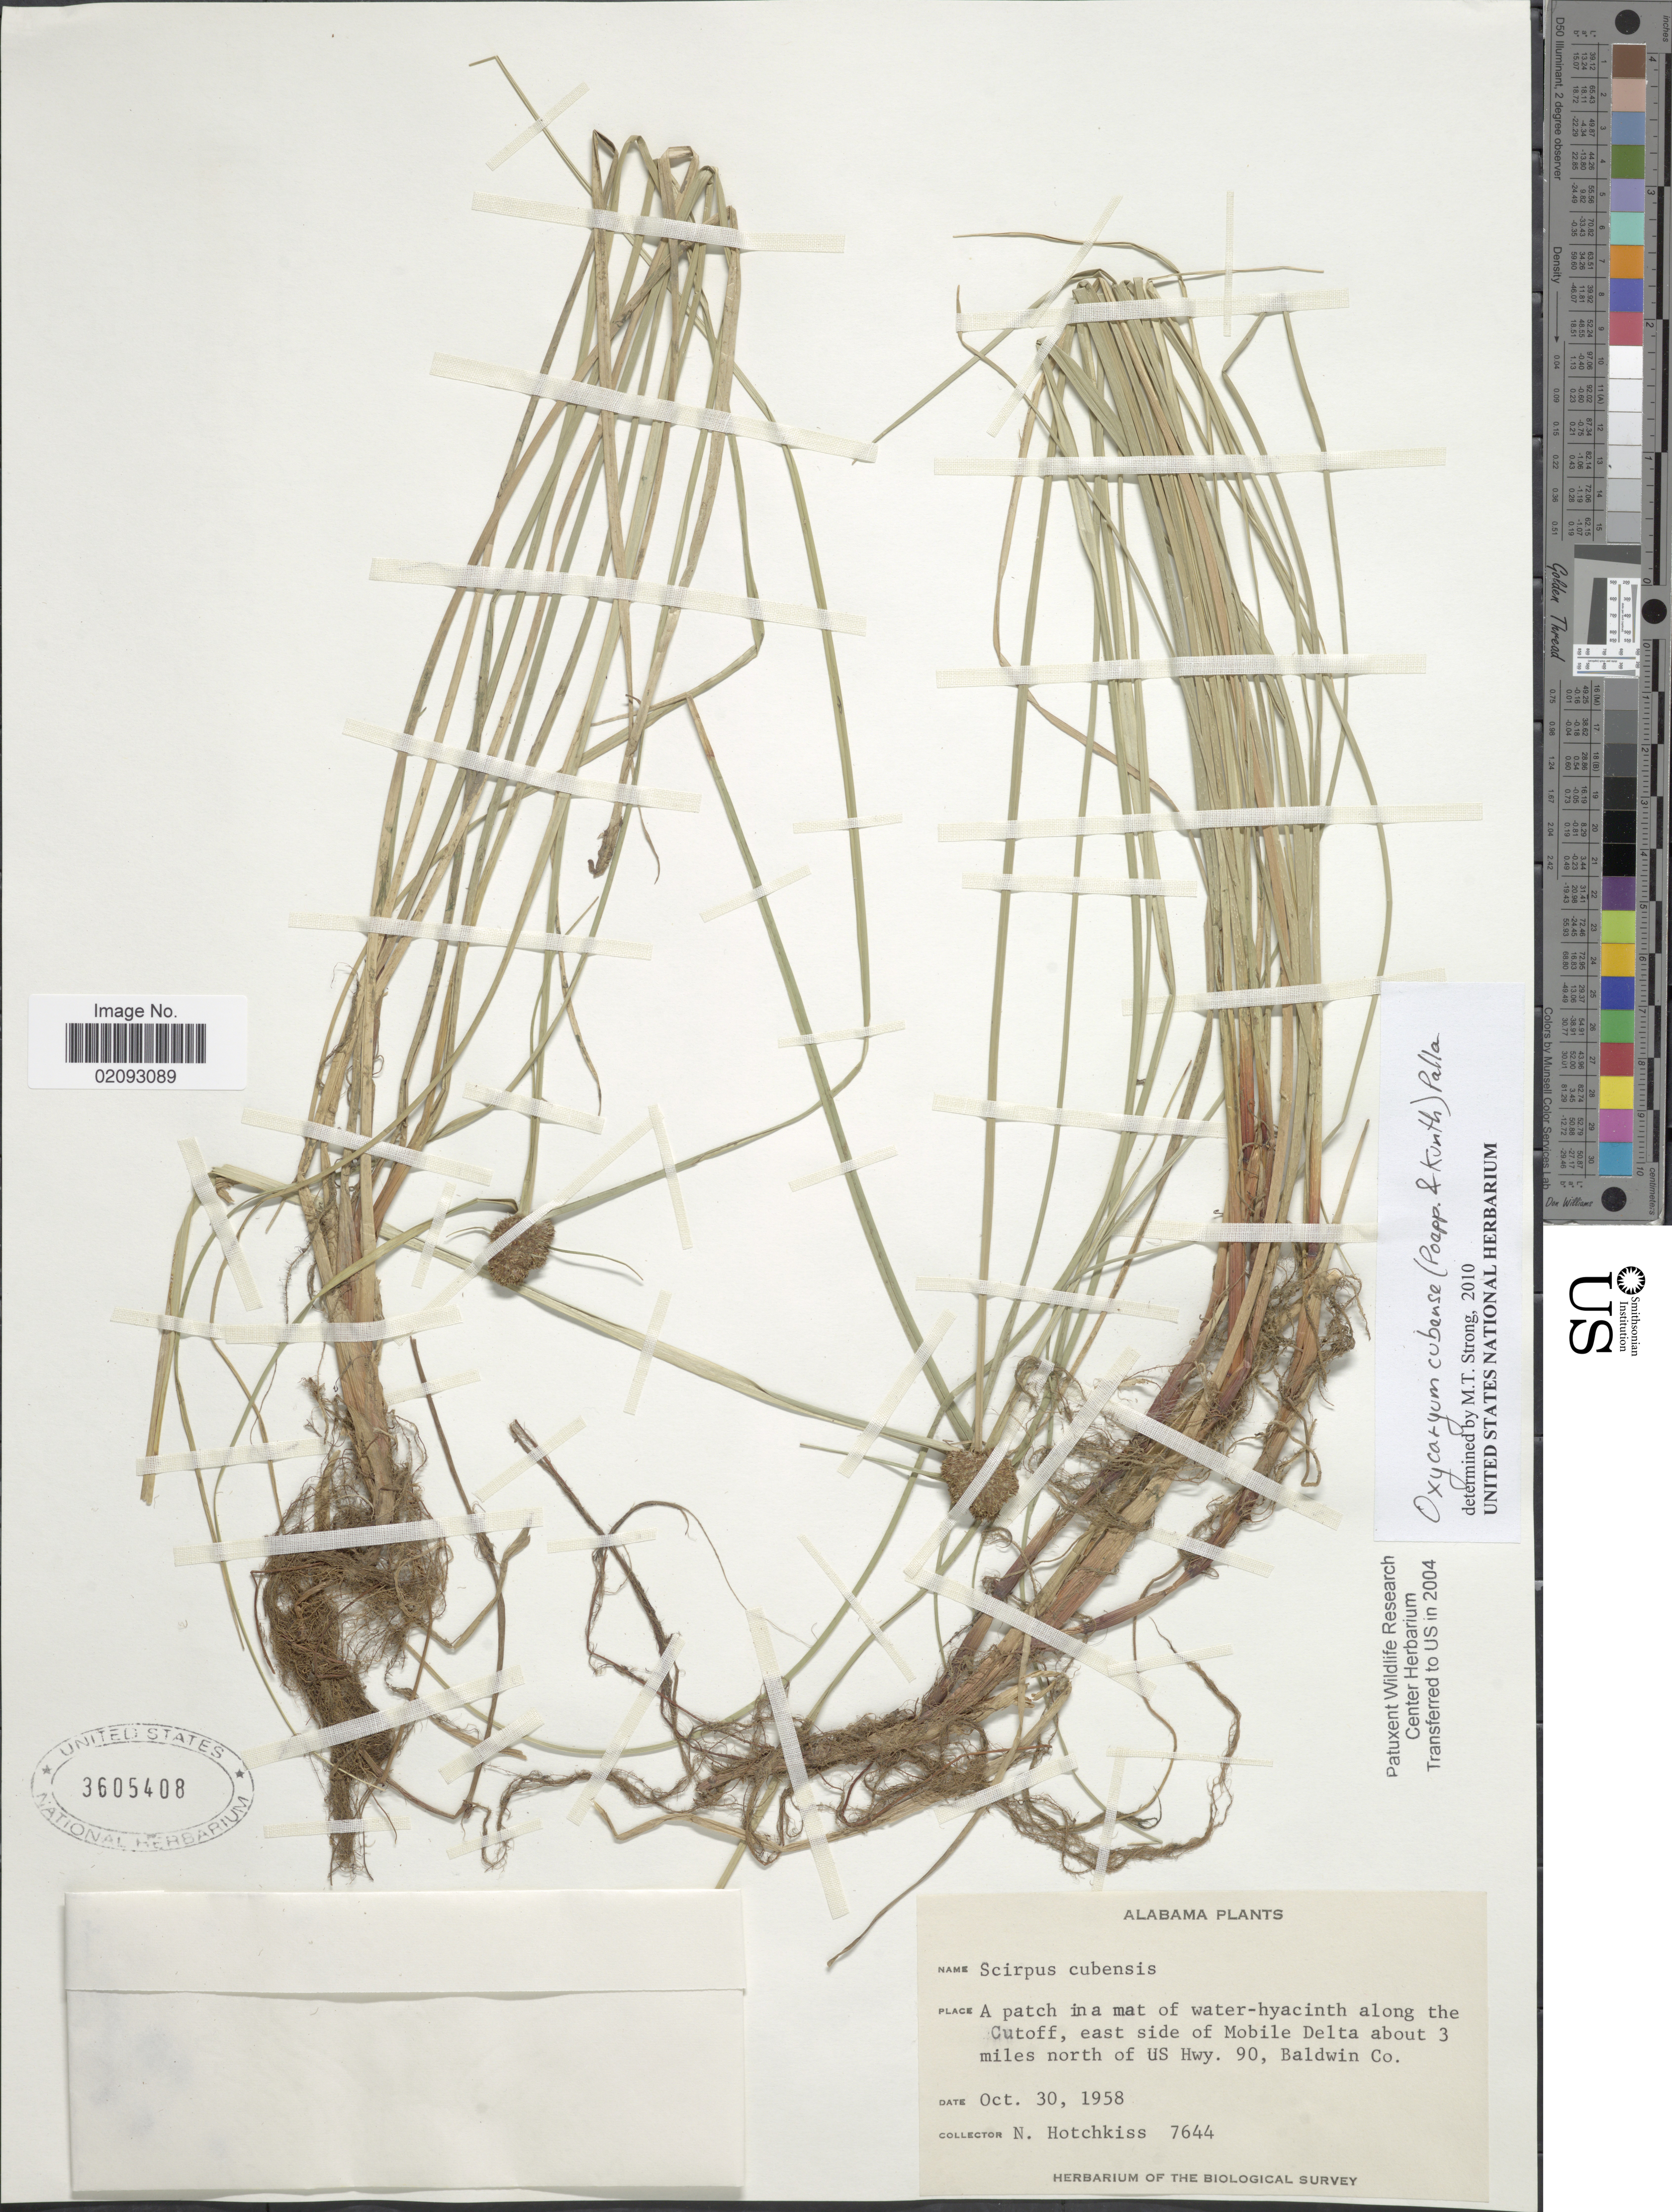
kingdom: Plantae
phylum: Tracheophyta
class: Liliopsida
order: Poales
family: Cyperaceae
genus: Cyperus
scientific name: Cyperus blepharoleptos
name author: Steud.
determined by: Strong, Mark T., (BOT), Smithsonian Institution - National Museum of Natural History (UNITED STATES)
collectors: N. Hotchkiss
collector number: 7644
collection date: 1958-10-30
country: United States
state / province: Alabama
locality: A patch in a mat of water-hyacinth along the Cutoff, east side of Mobile Delta about 3 miles north of US Hwy. 90, Baldwin Co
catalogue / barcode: US 3605408